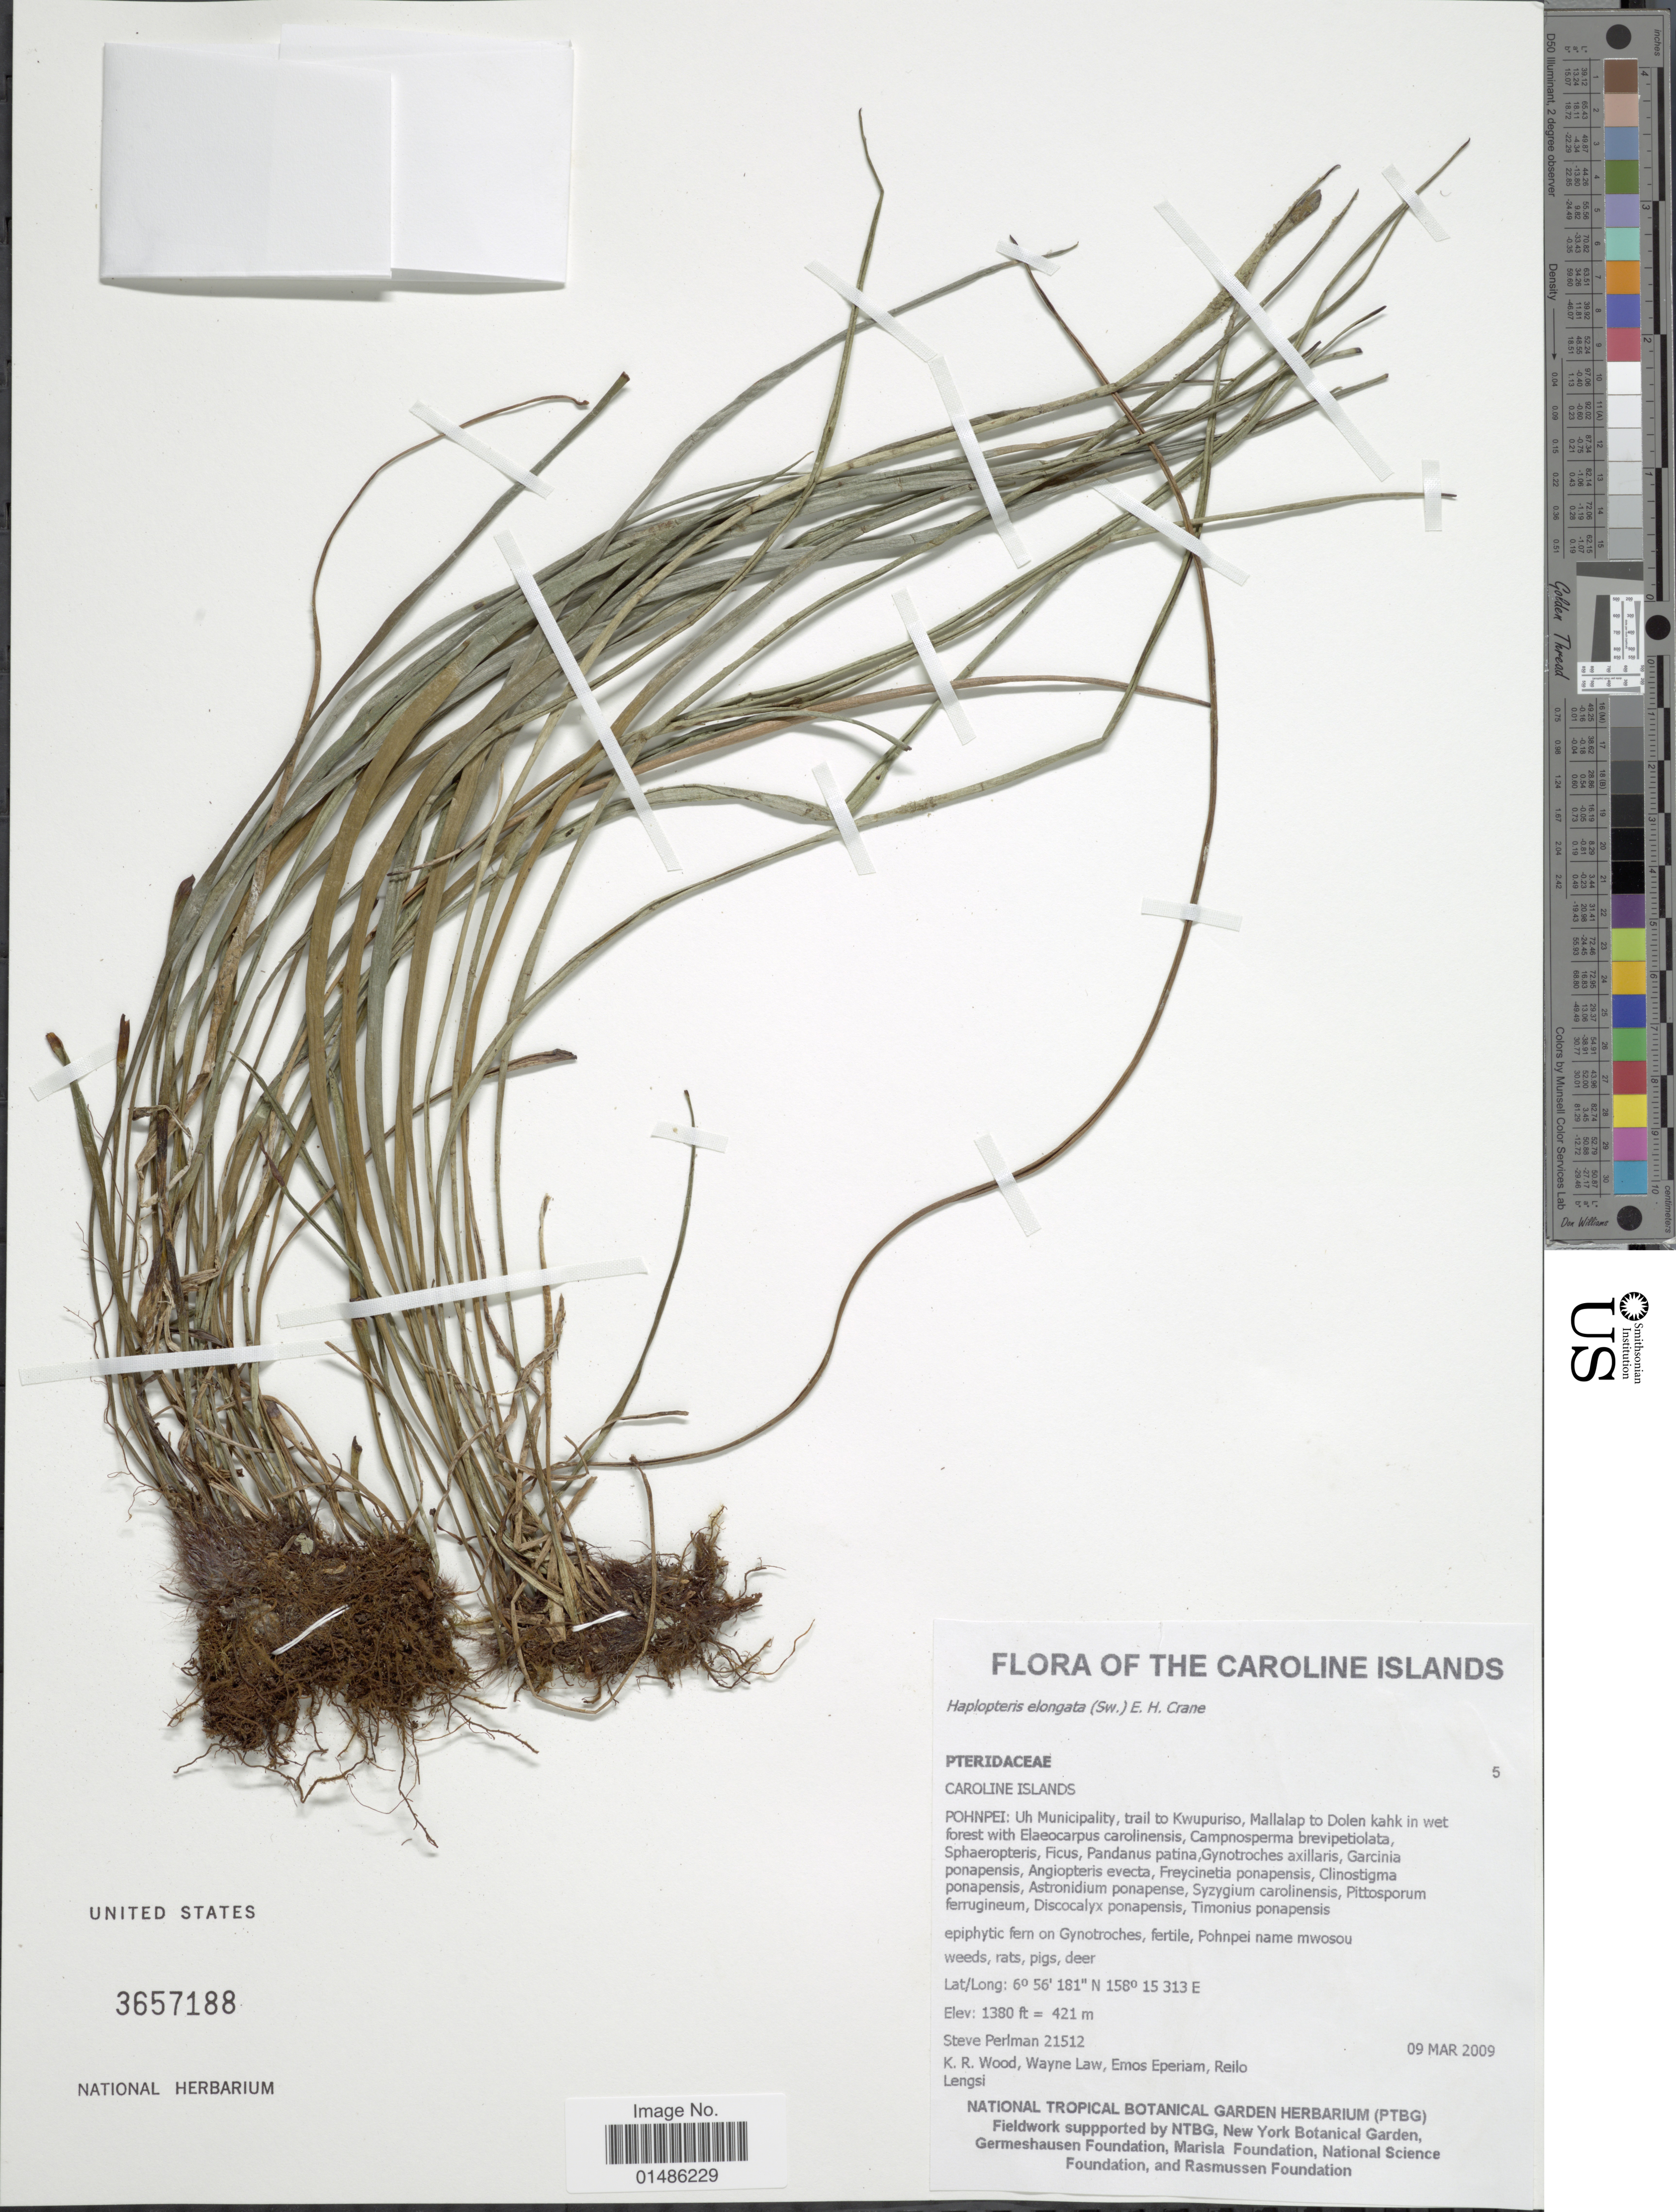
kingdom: Plantae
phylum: Tracheophyta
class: Polypodiopsida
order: Polypodiales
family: Pteridaceae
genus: Haplopteris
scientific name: Haplopteris elongata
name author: (Sw.) Crane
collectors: S. Perlman, K. R. Wood, W. Law, E. Eperiam & R. Lengsi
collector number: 21512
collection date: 2009-03-09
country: Micronesia, Federated States of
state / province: Pohnpei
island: Pohnpei [Ponape]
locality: Caroline Islands. Uh Municipality, trail to Kwupuriso, Mallalap to Dolen kahk in wet forest.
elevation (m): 421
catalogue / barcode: US 3657188